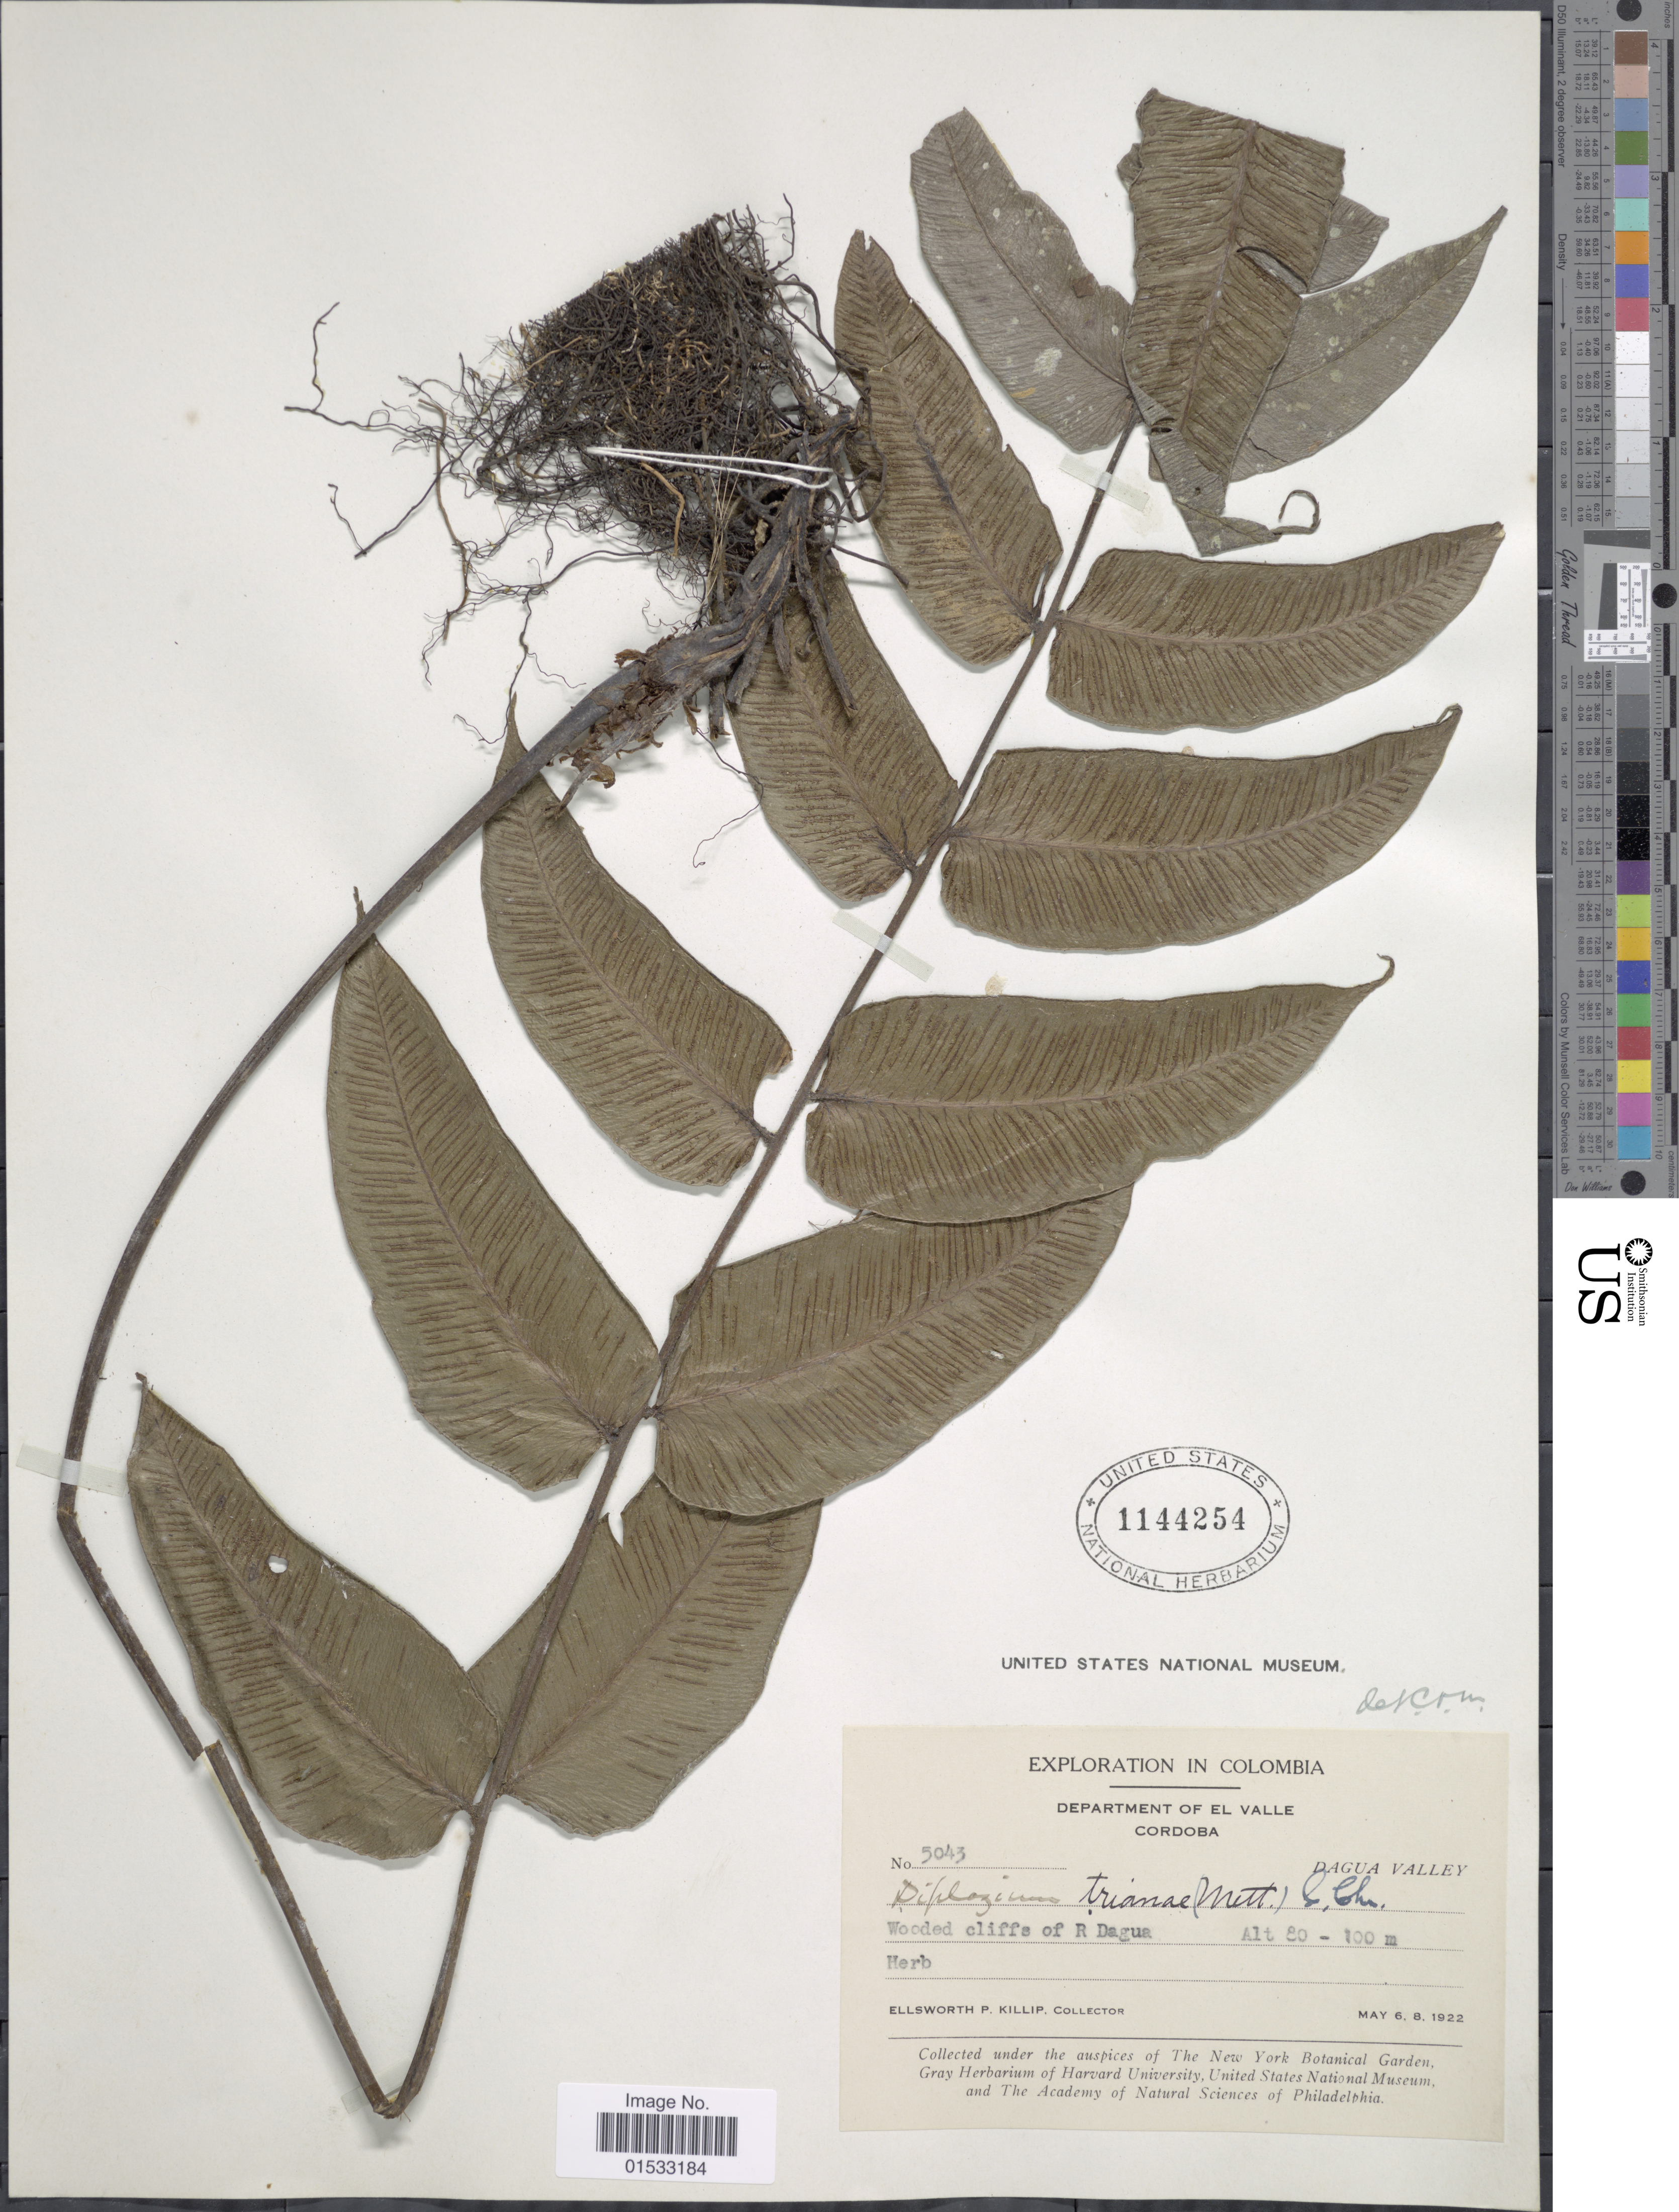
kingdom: Plantae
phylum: Tracheophyta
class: Polypodiopsida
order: Polypodiales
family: Athyriaceae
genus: Diplazium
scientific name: Diplazium trianae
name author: (Mett.) C. Chr.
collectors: E. P. Killip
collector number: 5043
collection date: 1922-05-06/1922-05-08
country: Colombia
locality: Department of El Valle, Cordoba, Dagua Valley, Wooded cliffs of R Dagua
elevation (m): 80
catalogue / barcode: US 1144254